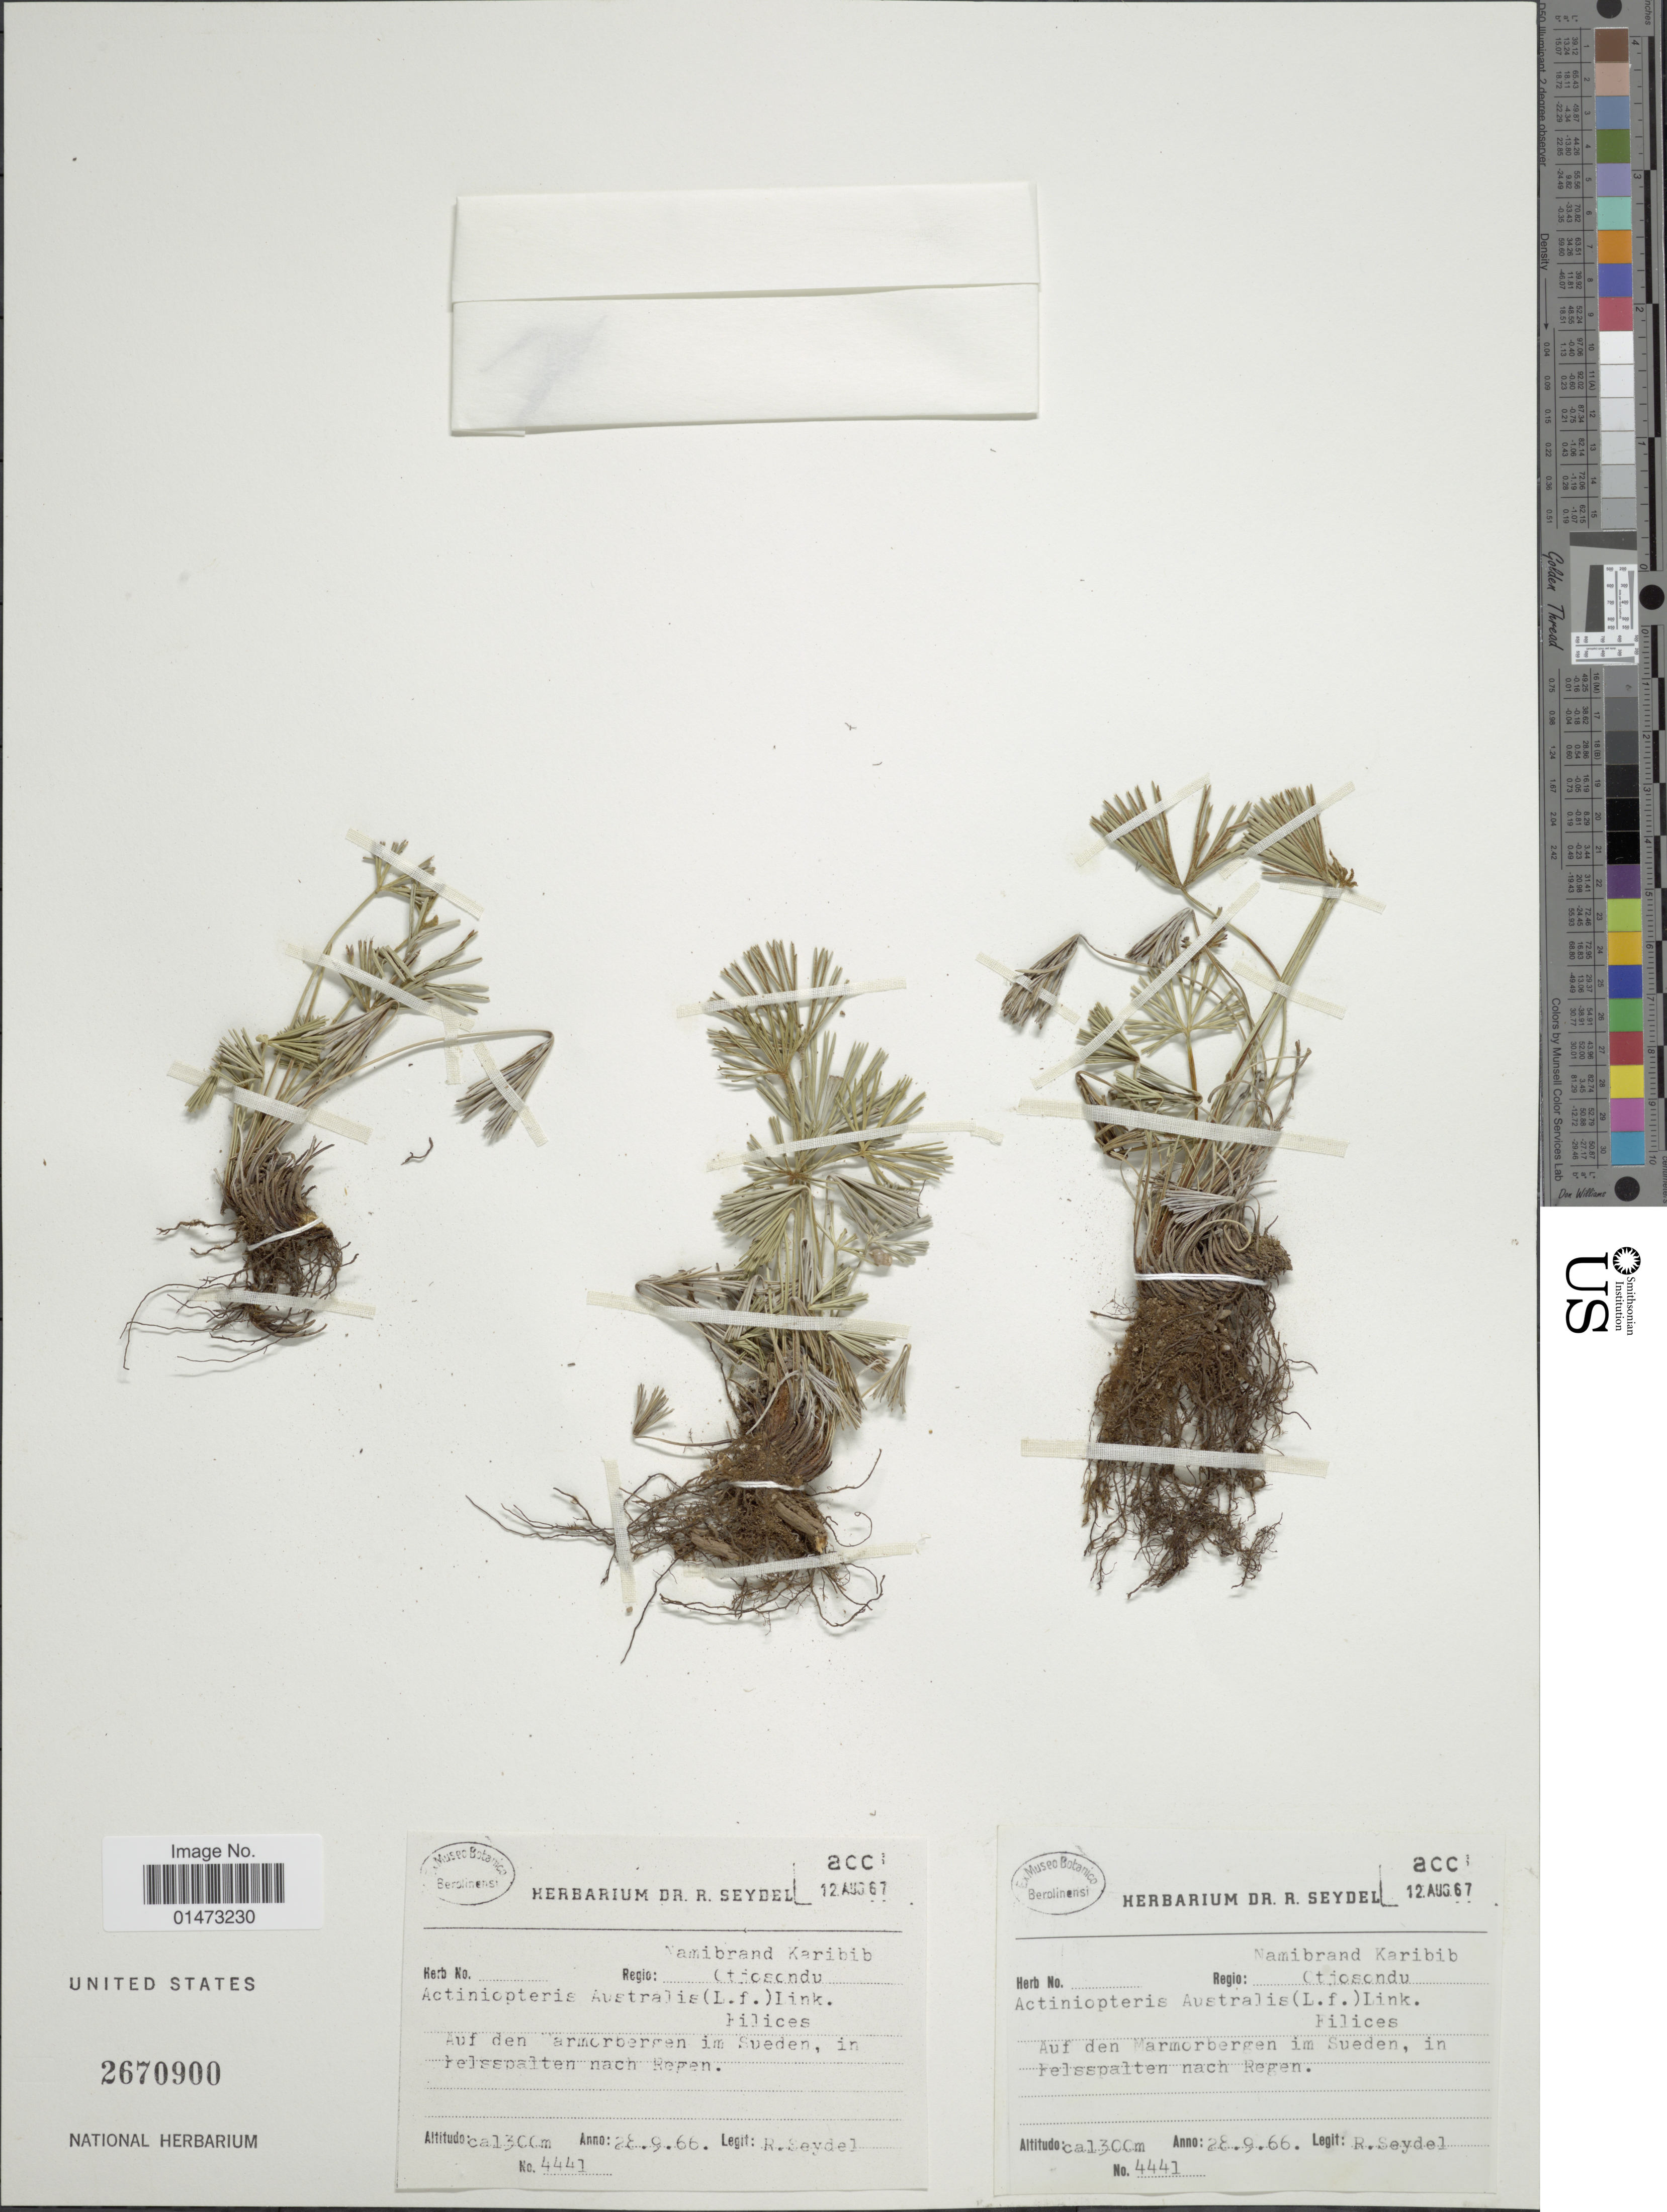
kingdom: Plantae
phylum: Tracheophyta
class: Polypodiopsida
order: Polypodiales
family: Pteridaceae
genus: Actiniopteris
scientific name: Actiniopteris radiata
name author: (Sw.) Link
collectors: R. Seydel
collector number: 4441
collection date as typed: Transcribed d/m/y: 28/9/66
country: Namibia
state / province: Erongo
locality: Auf den Marmorbergen im Sueden, in Felsspalten, nach Regen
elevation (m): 1300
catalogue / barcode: US 2670900